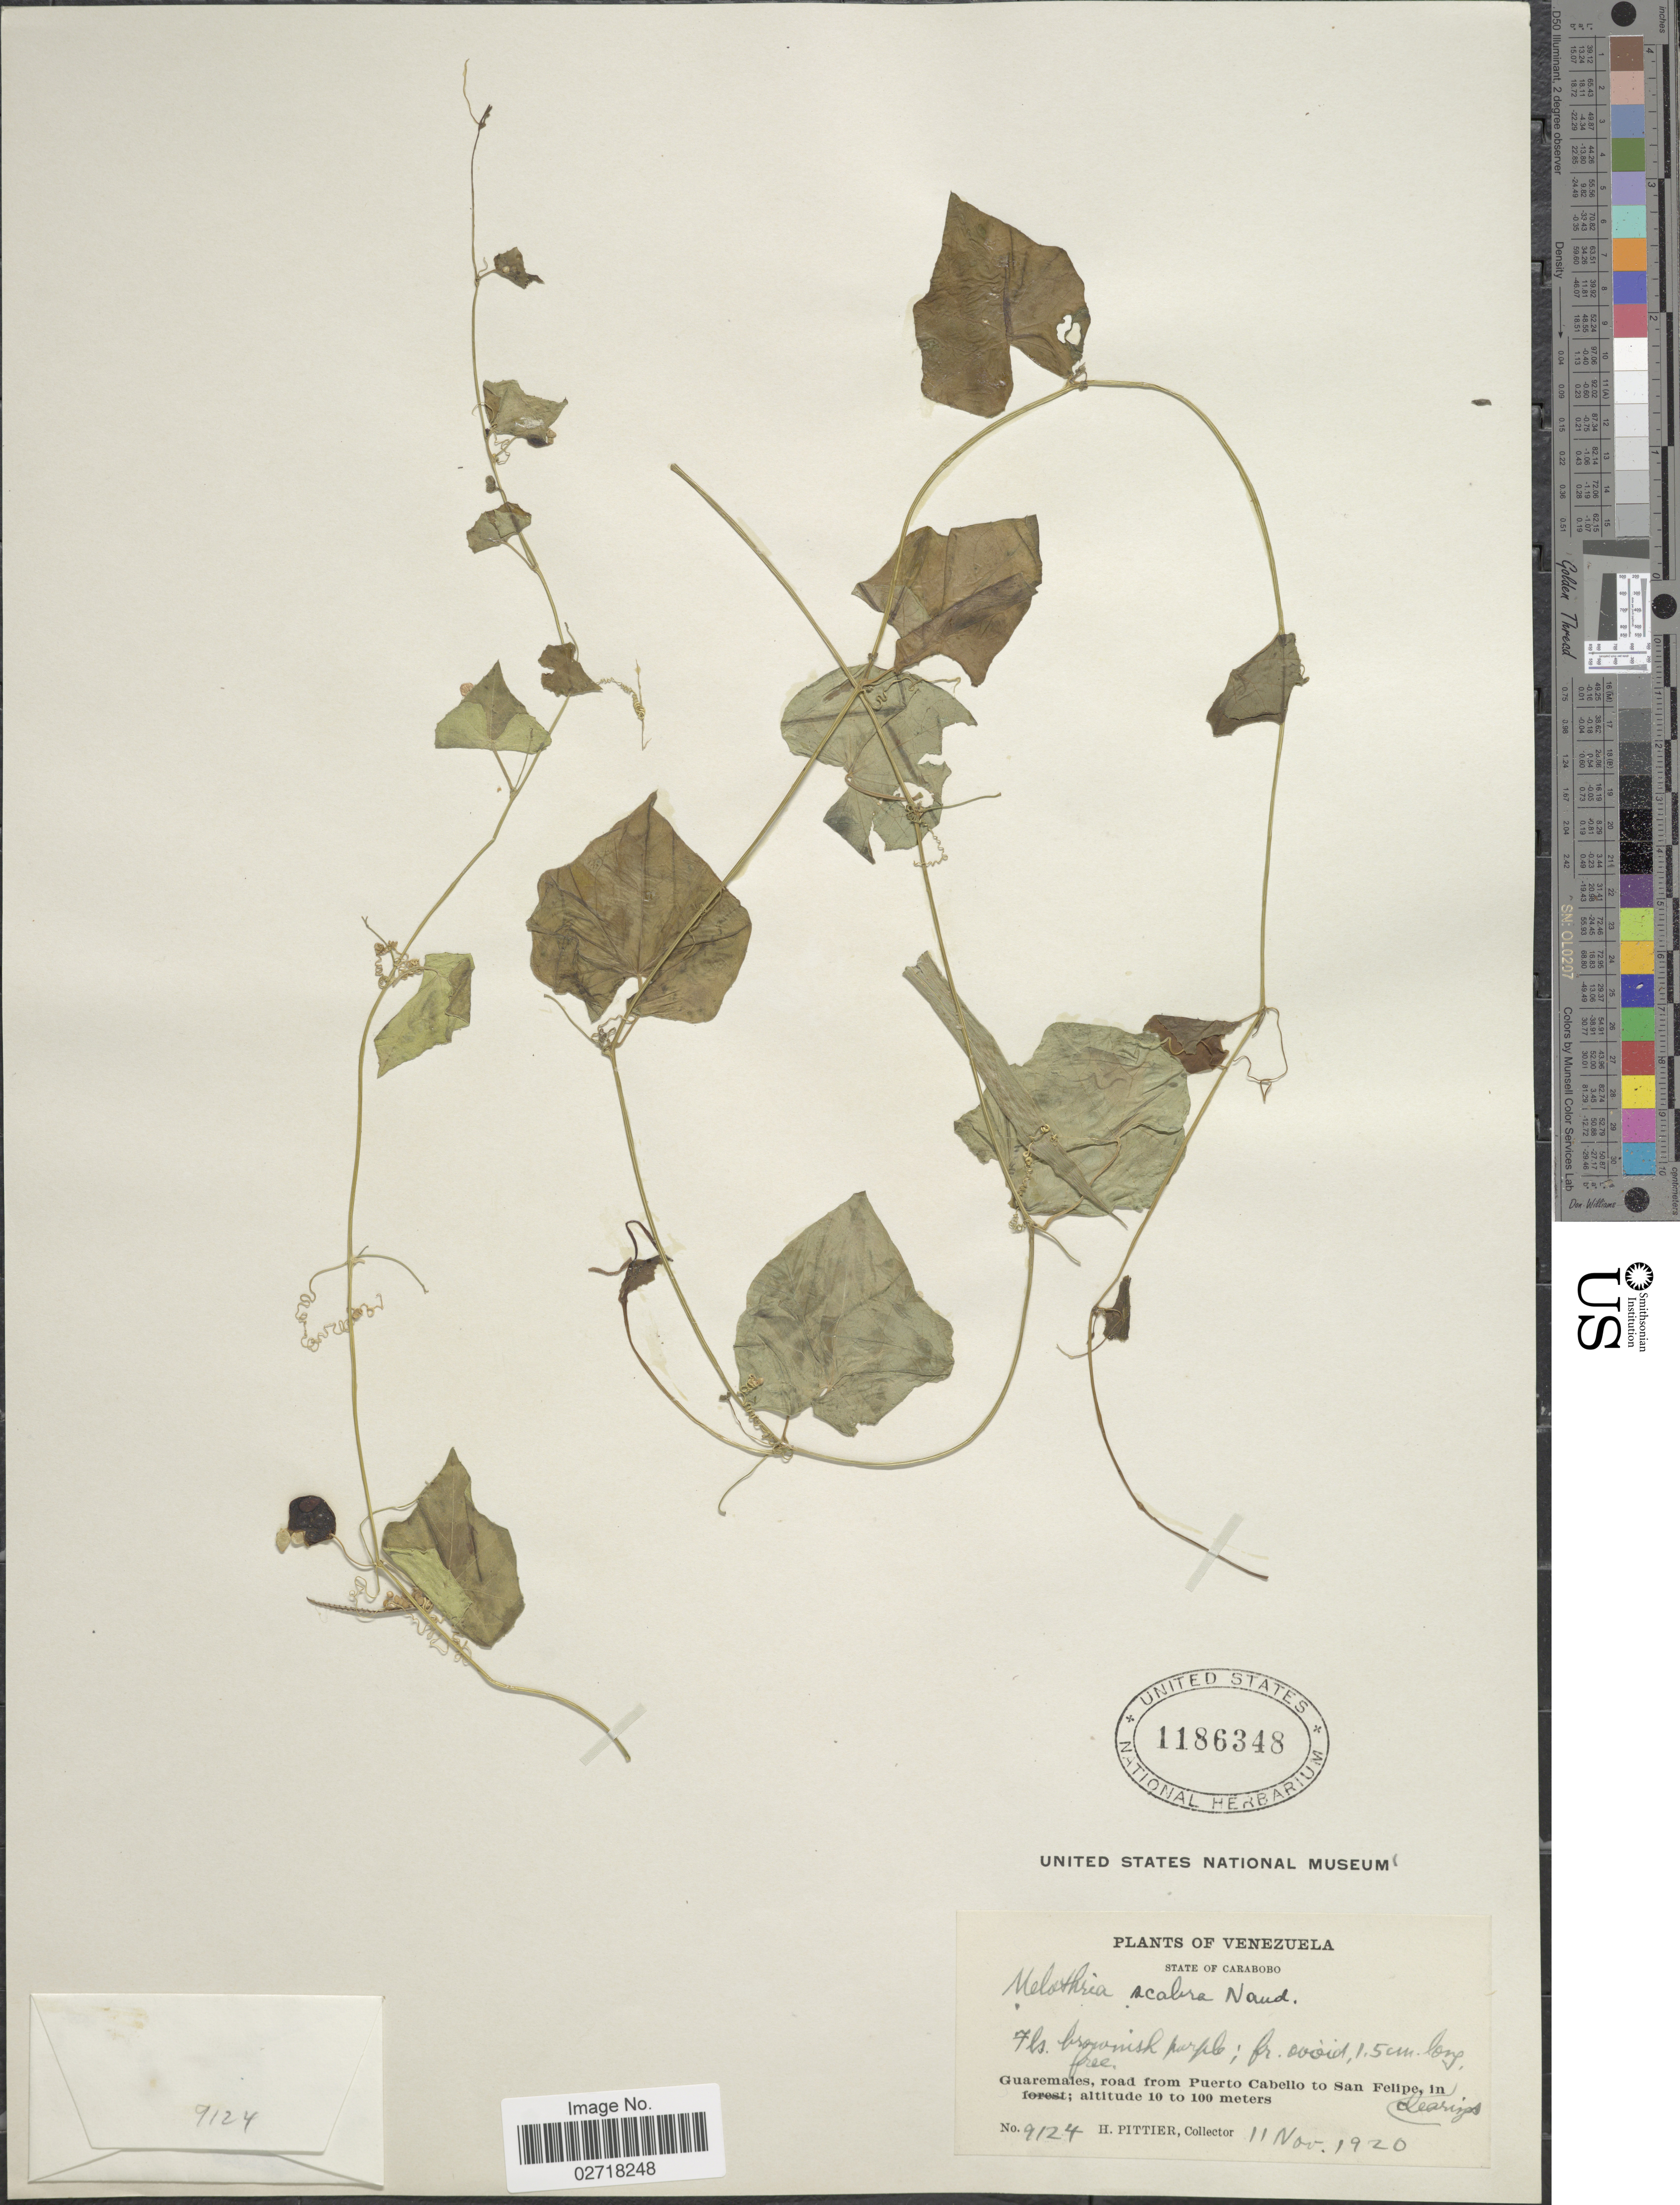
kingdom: Plantae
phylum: Tracheophyta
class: Magnoliopsida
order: Cucurbitales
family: Cucurbitaceae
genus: Melothria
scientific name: Melothria pendula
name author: L.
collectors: H. F. Pittier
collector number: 9124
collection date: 1920-11-11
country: Venezuela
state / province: Carabobo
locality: Guaremales road from Puerto Cabello to San Felipe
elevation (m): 10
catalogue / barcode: US 1186348